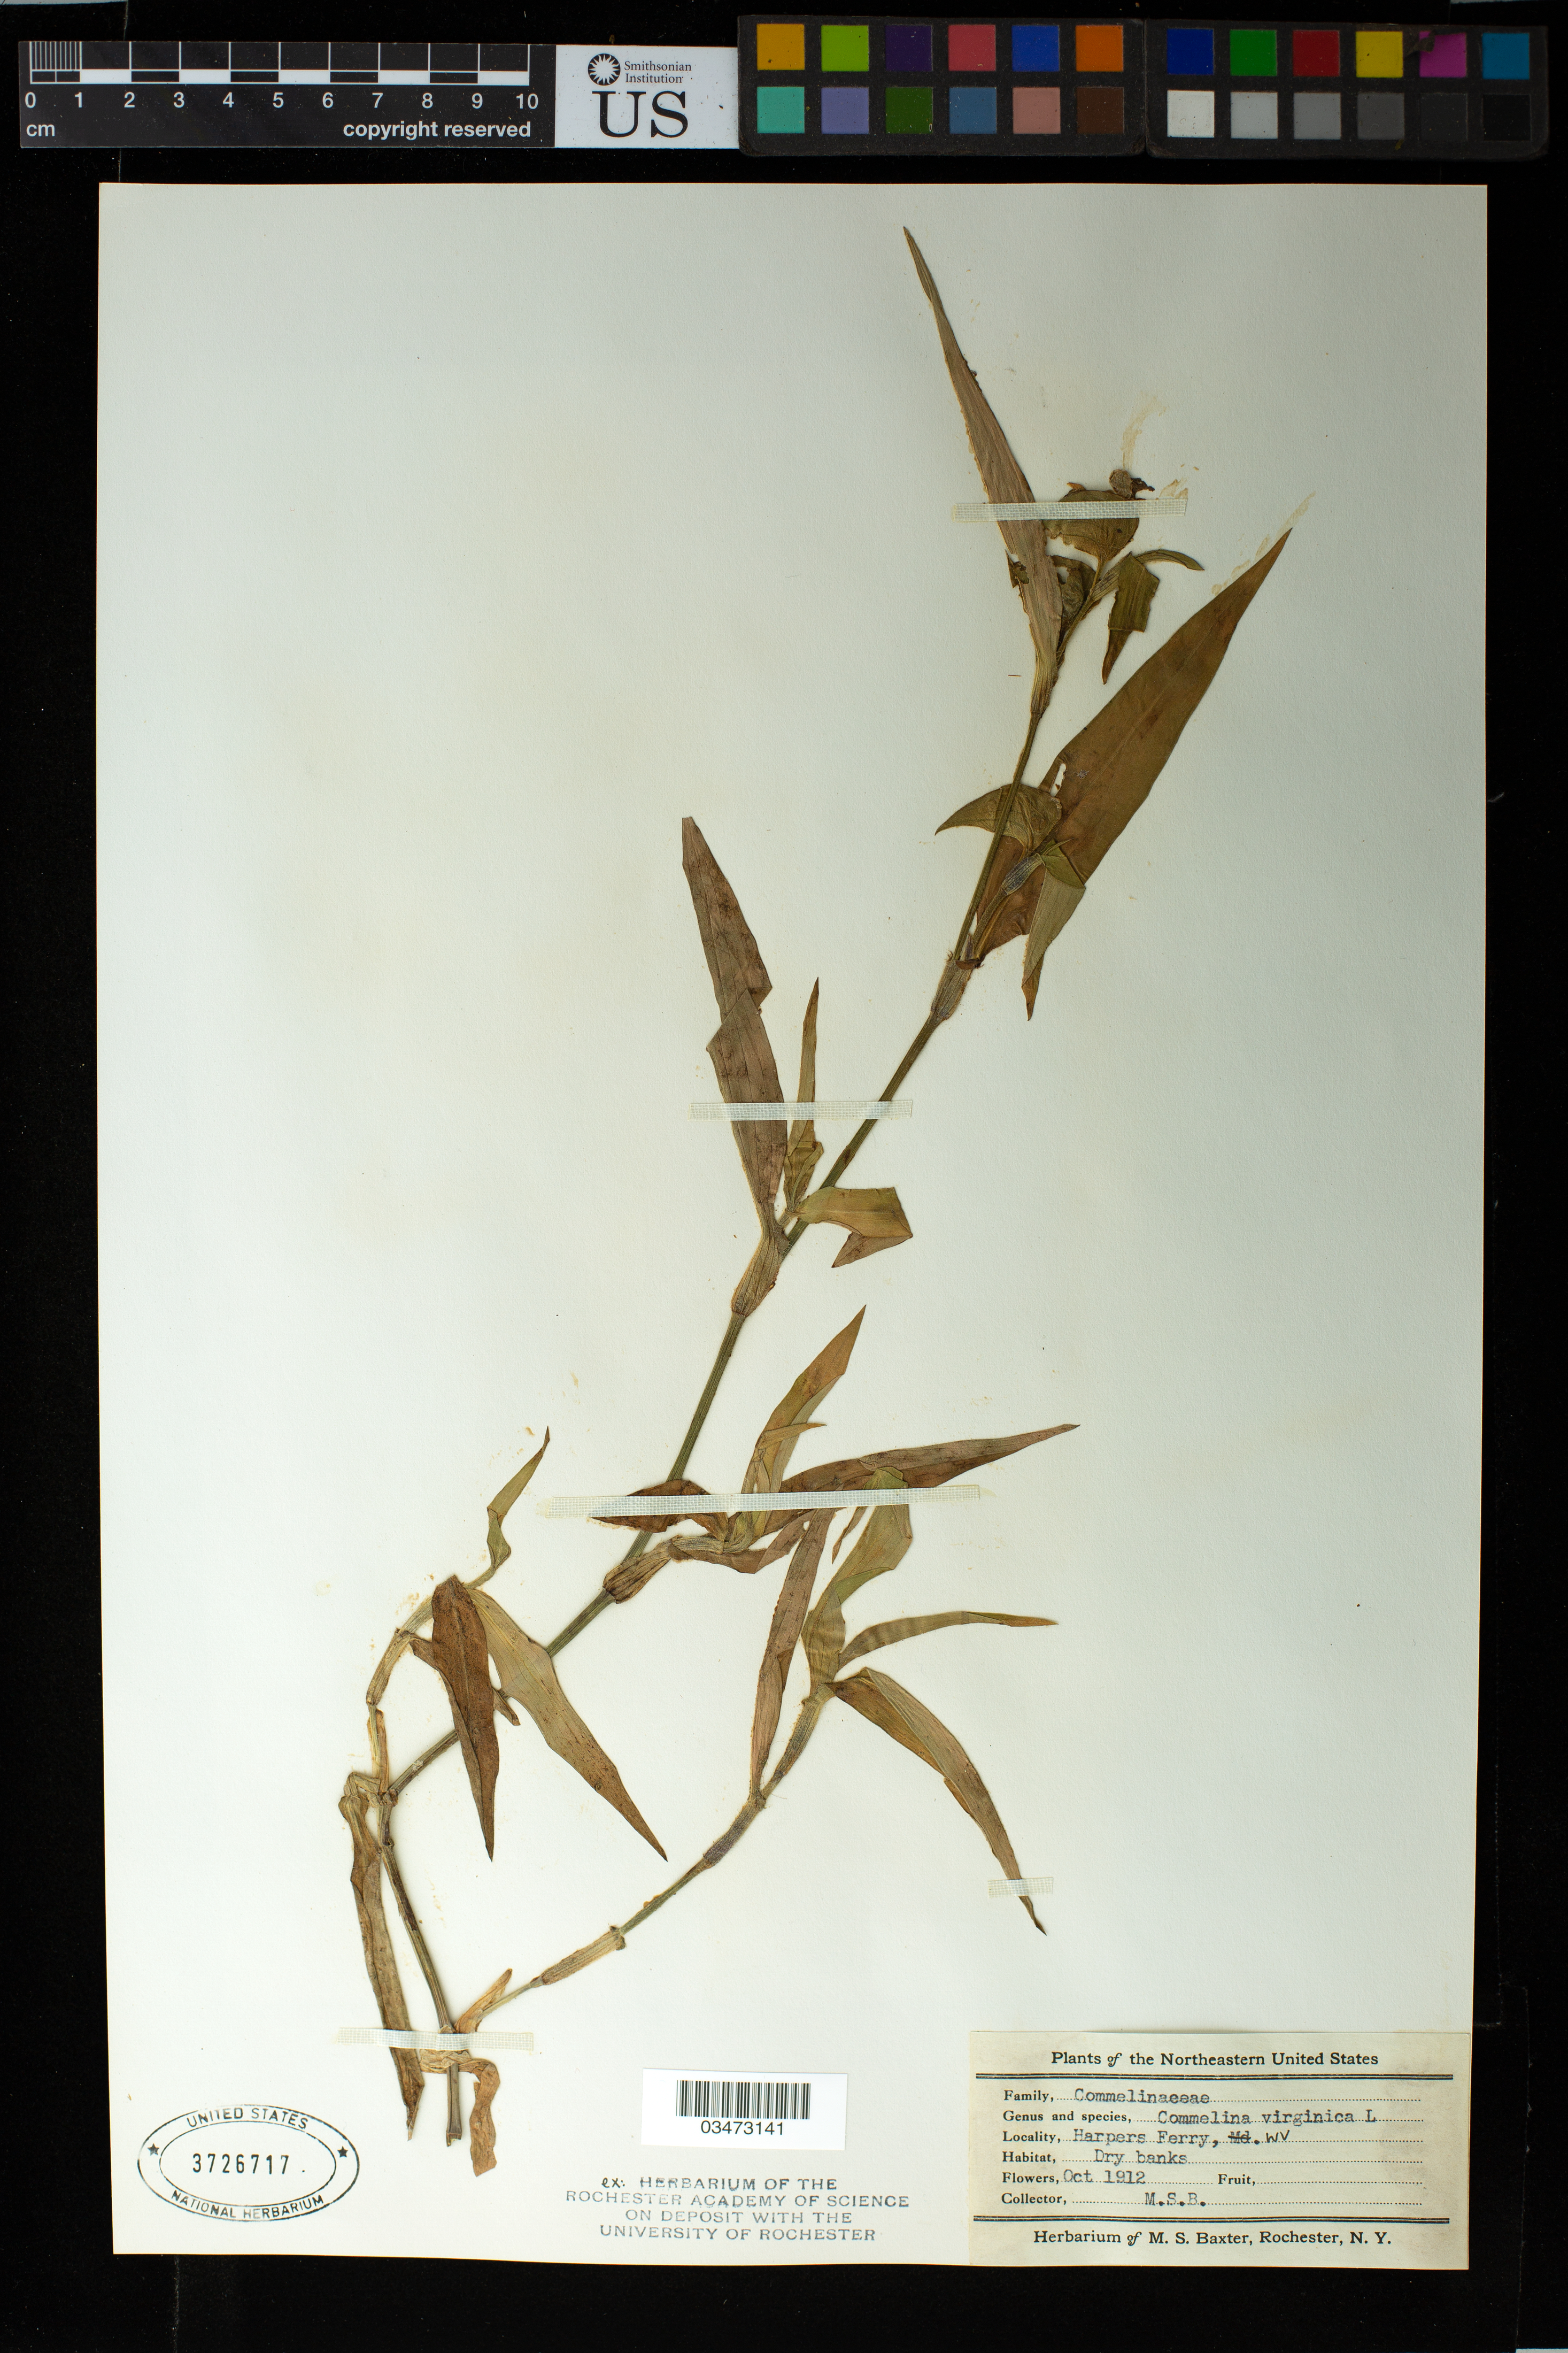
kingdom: Plantae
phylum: Tracheophyta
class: Liliopsida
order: Commelinales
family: Commelinaceae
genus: Commelina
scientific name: Commelina virginica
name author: L.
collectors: M. Baxter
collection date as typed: Oct 1912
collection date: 1912-10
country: United States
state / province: Virginia / West Virginia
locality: Harpers Ferry, Dry Banks.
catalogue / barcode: US 3726717